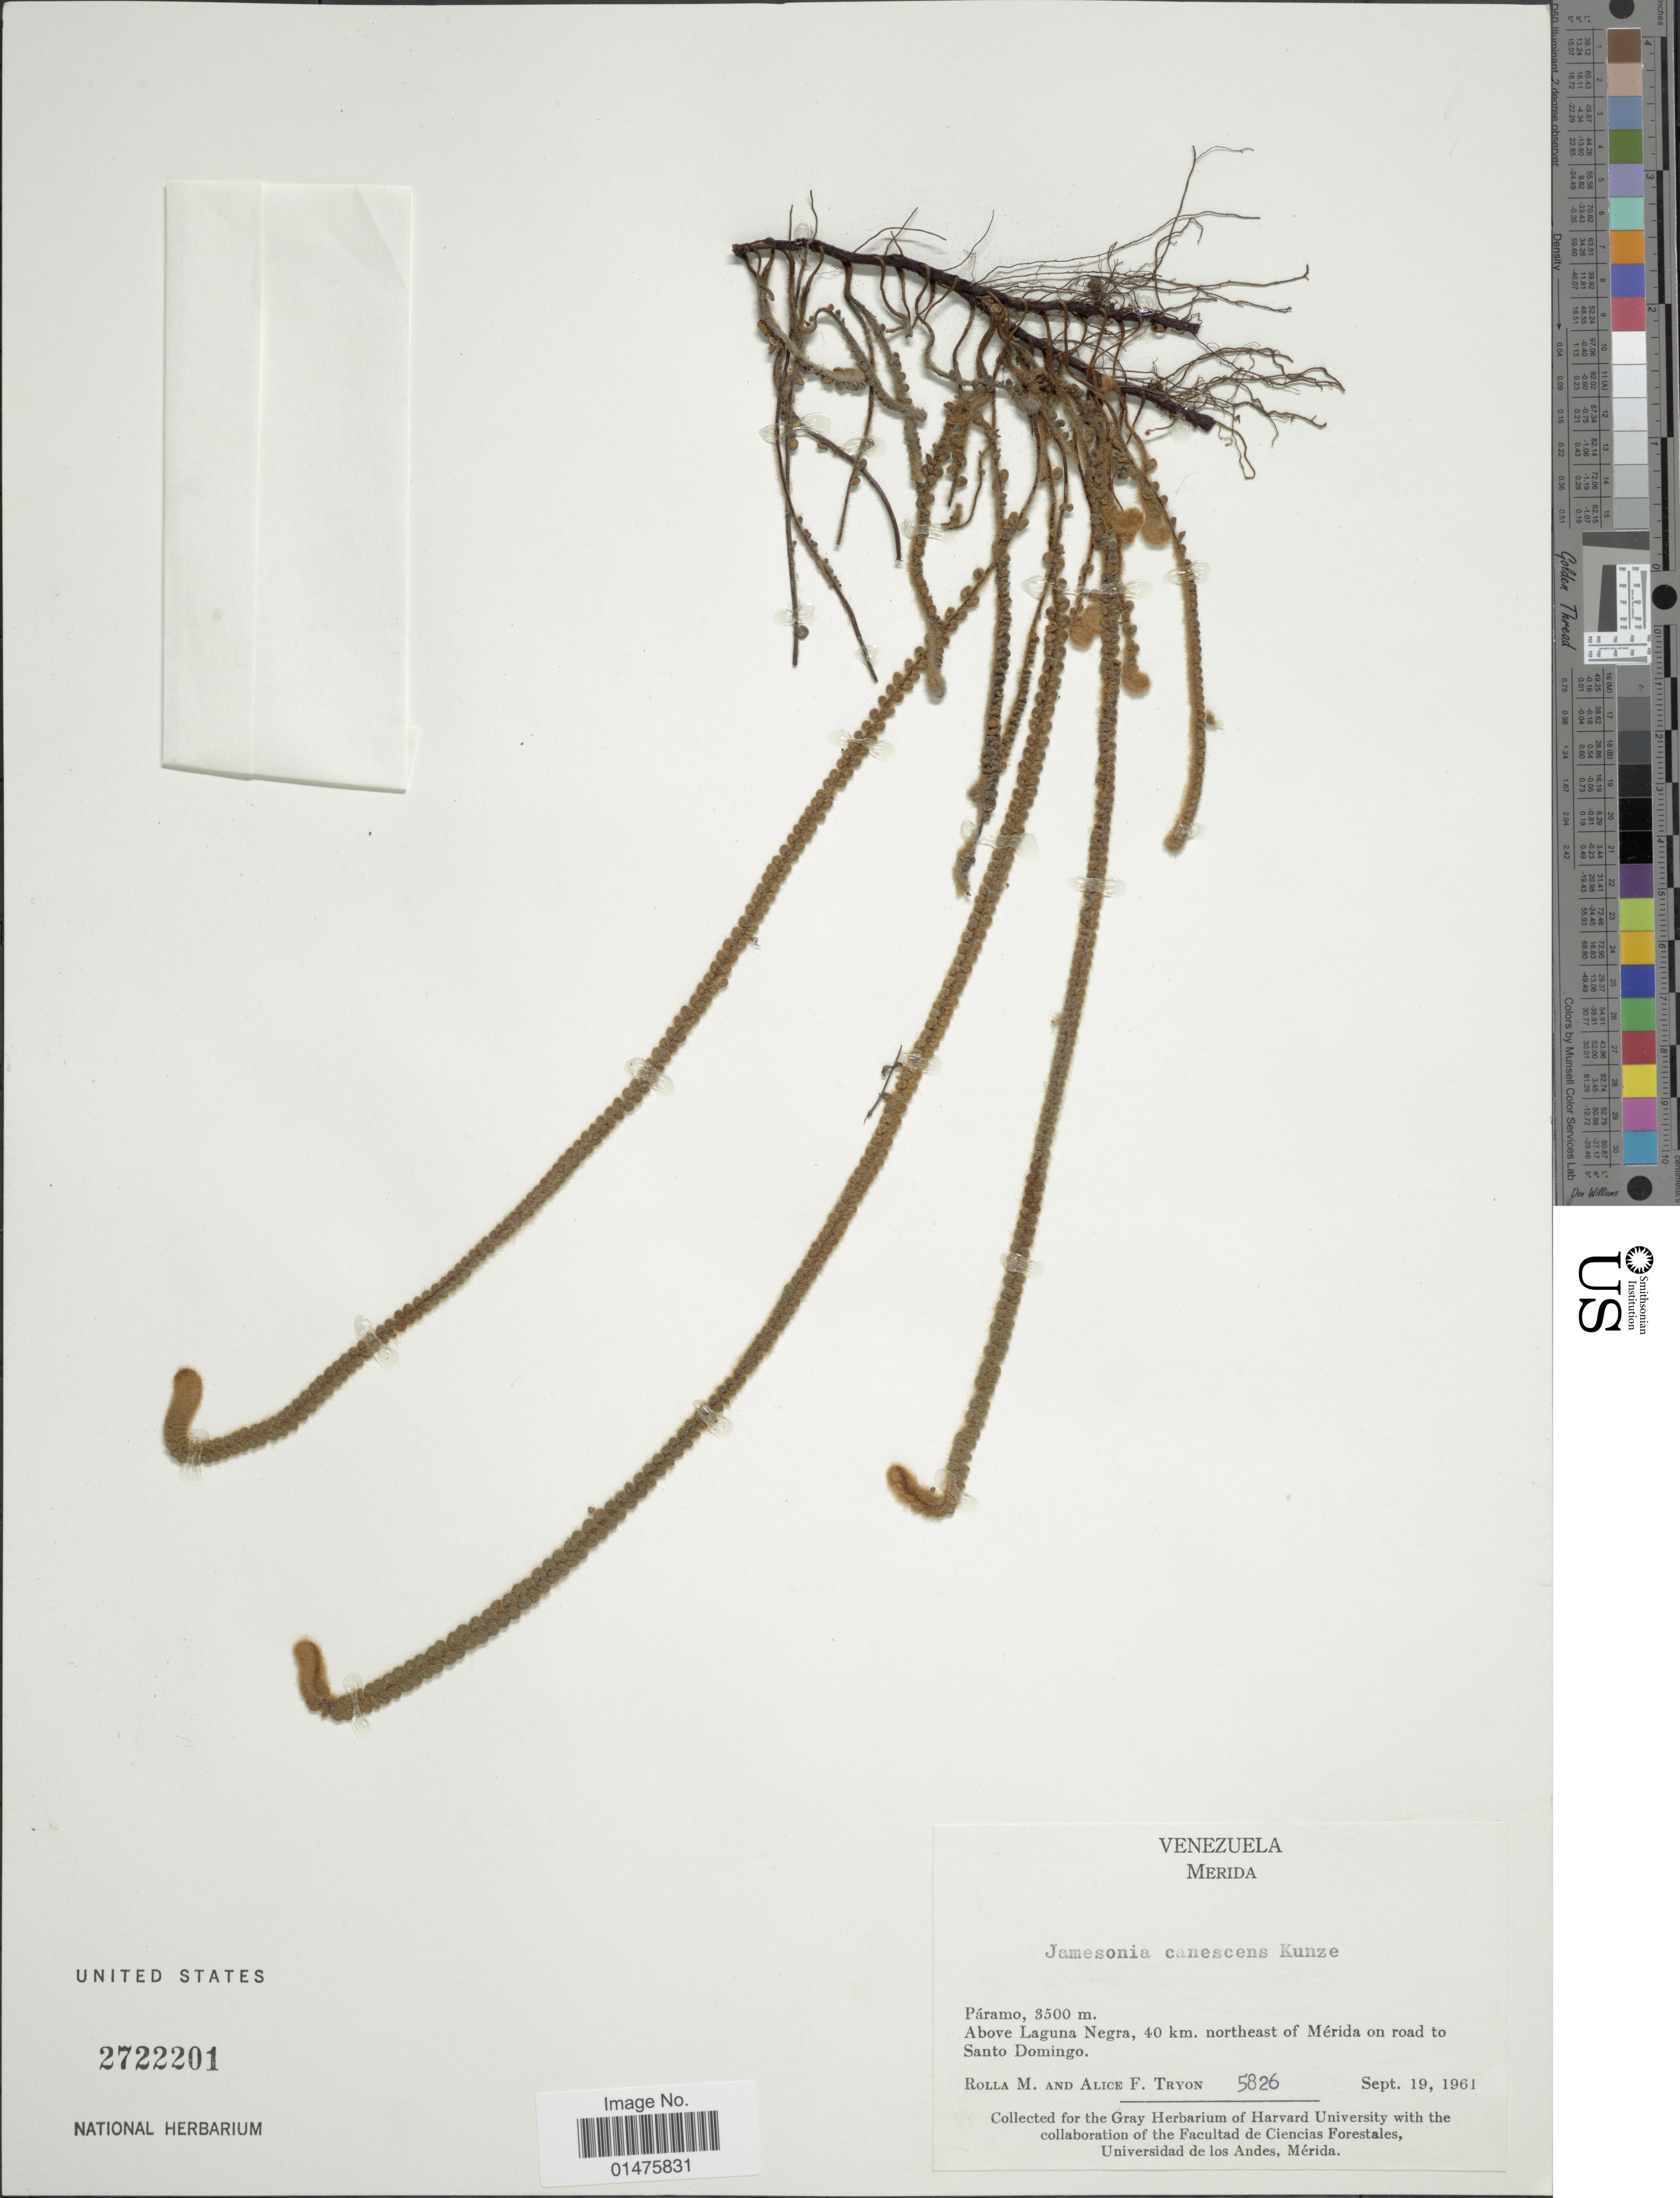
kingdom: Plantae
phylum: Tracheophyta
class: Polypodiopsida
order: Polypodiales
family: Pteridaceae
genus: Jamesonia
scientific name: Jamesonia canescens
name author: Kunze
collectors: R. M. Tryon & A. F. Tryon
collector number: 5826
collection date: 1961-09-19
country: Venezuela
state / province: Mérida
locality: Páramo, Above Laguna Negra, 40 km northeast of Mérida on road to Santo Domingo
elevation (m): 3500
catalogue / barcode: US 2722201